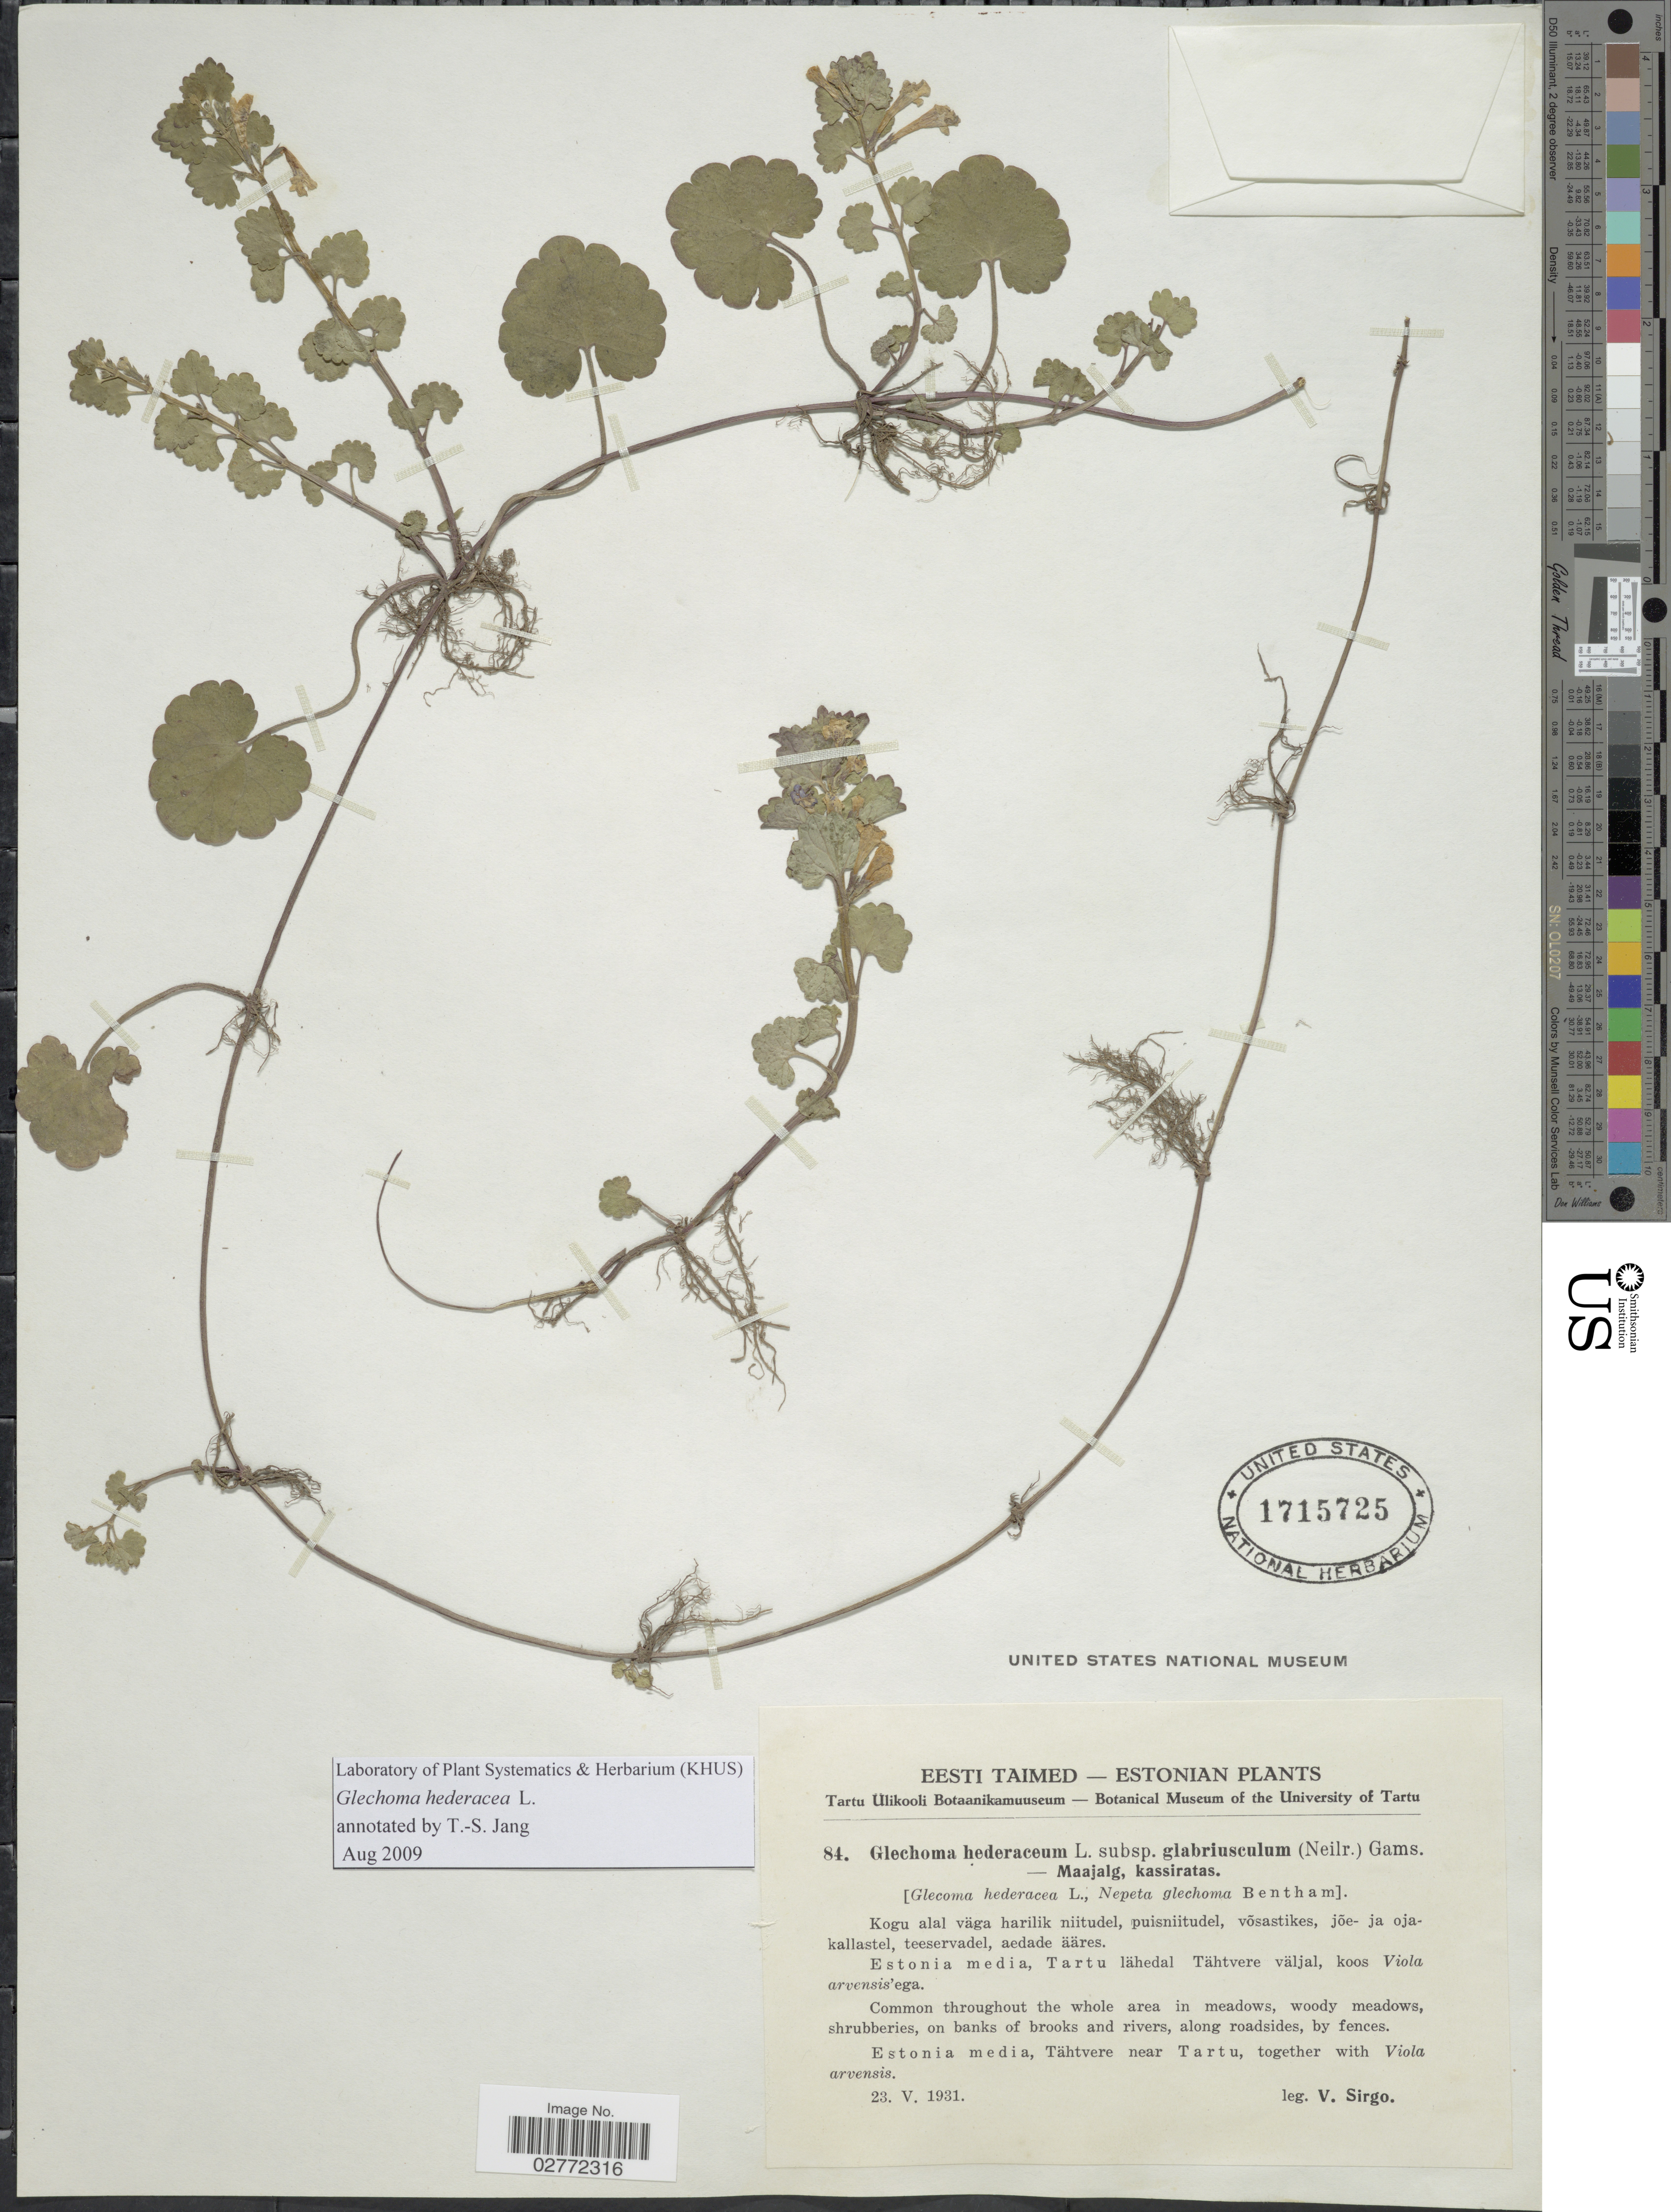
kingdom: Plantae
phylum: Tracheophyta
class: Magnoliopsida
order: Lamiales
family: Lamiaceae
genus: Glechoma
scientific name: Glechoma hederacea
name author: L.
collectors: V. Sirgo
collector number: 84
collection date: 1931-05-23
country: Estonia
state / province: Tartu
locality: Estonia media, Tähtvere near Tartu, together with Viola arvensis.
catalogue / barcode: US 1715725